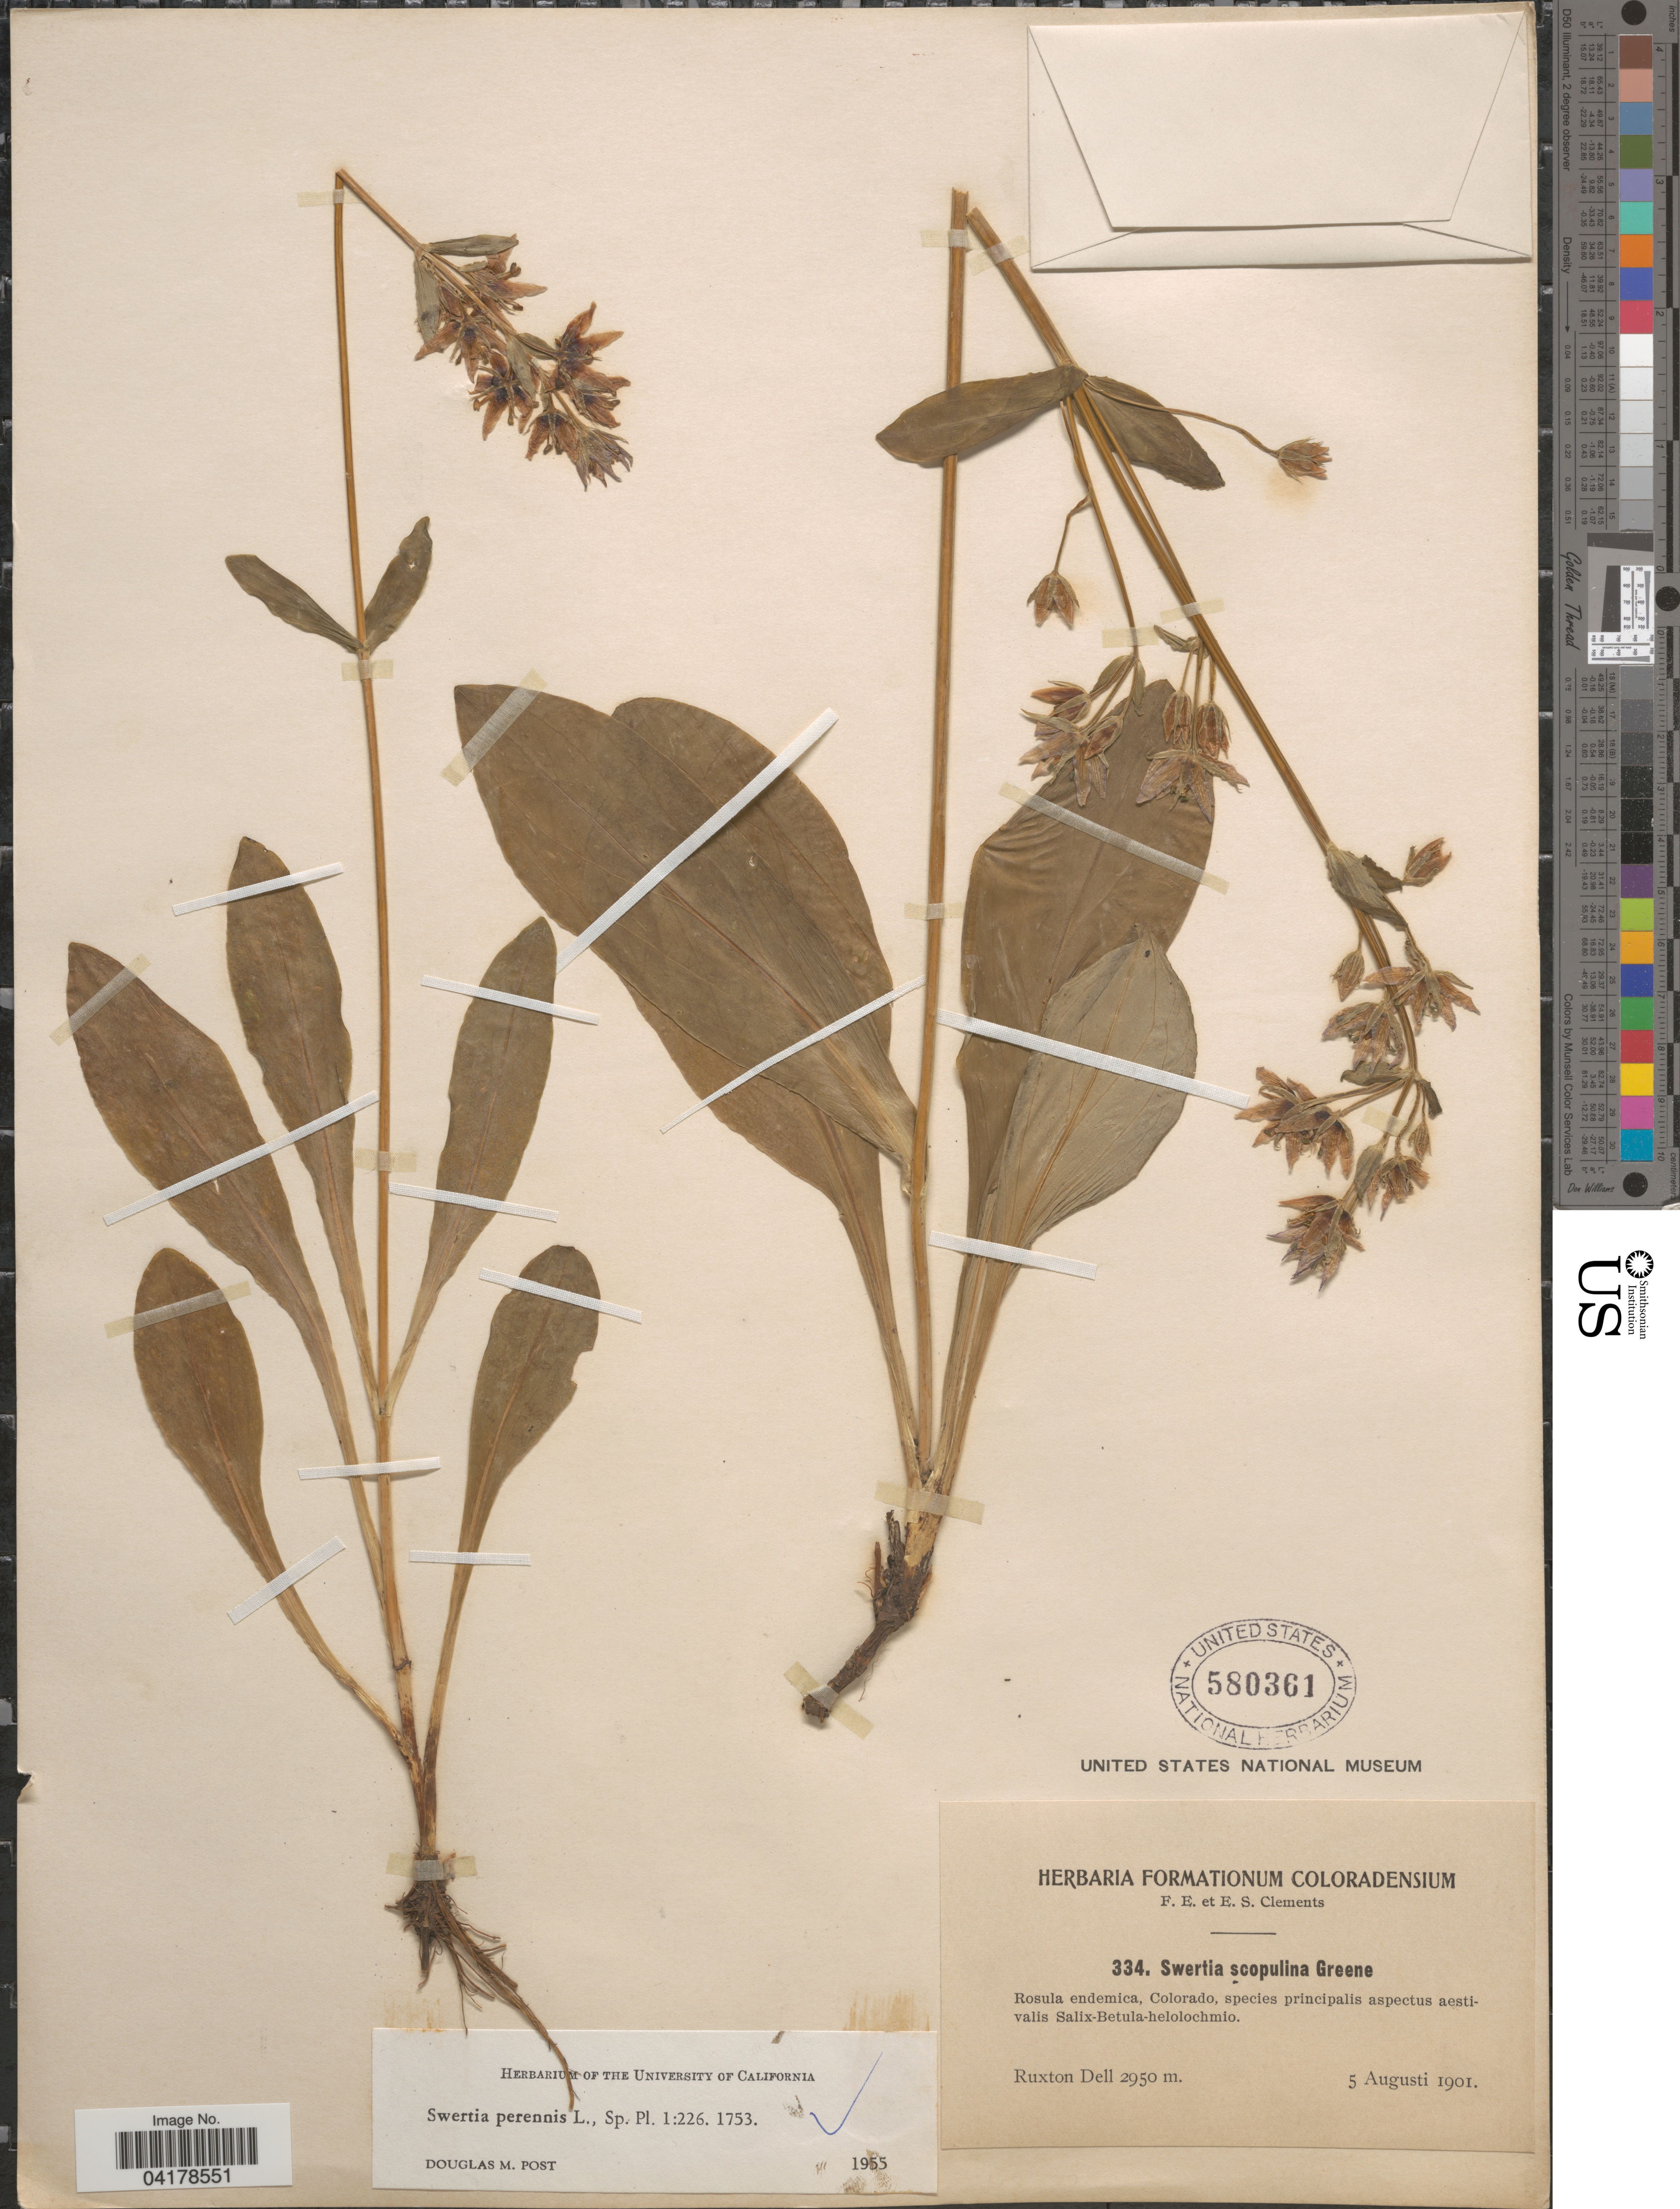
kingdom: Plantae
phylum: Tracheophyta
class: Magnoliopsida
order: Gentianales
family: Gentianaceae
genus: Swertia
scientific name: Swertia perennis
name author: L.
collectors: F. E. Clements & E. G. Clements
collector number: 334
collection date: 1901-08-05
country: United States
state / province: Colorado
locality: Ruxton Dell.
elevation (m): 2950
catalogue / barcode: US 580361